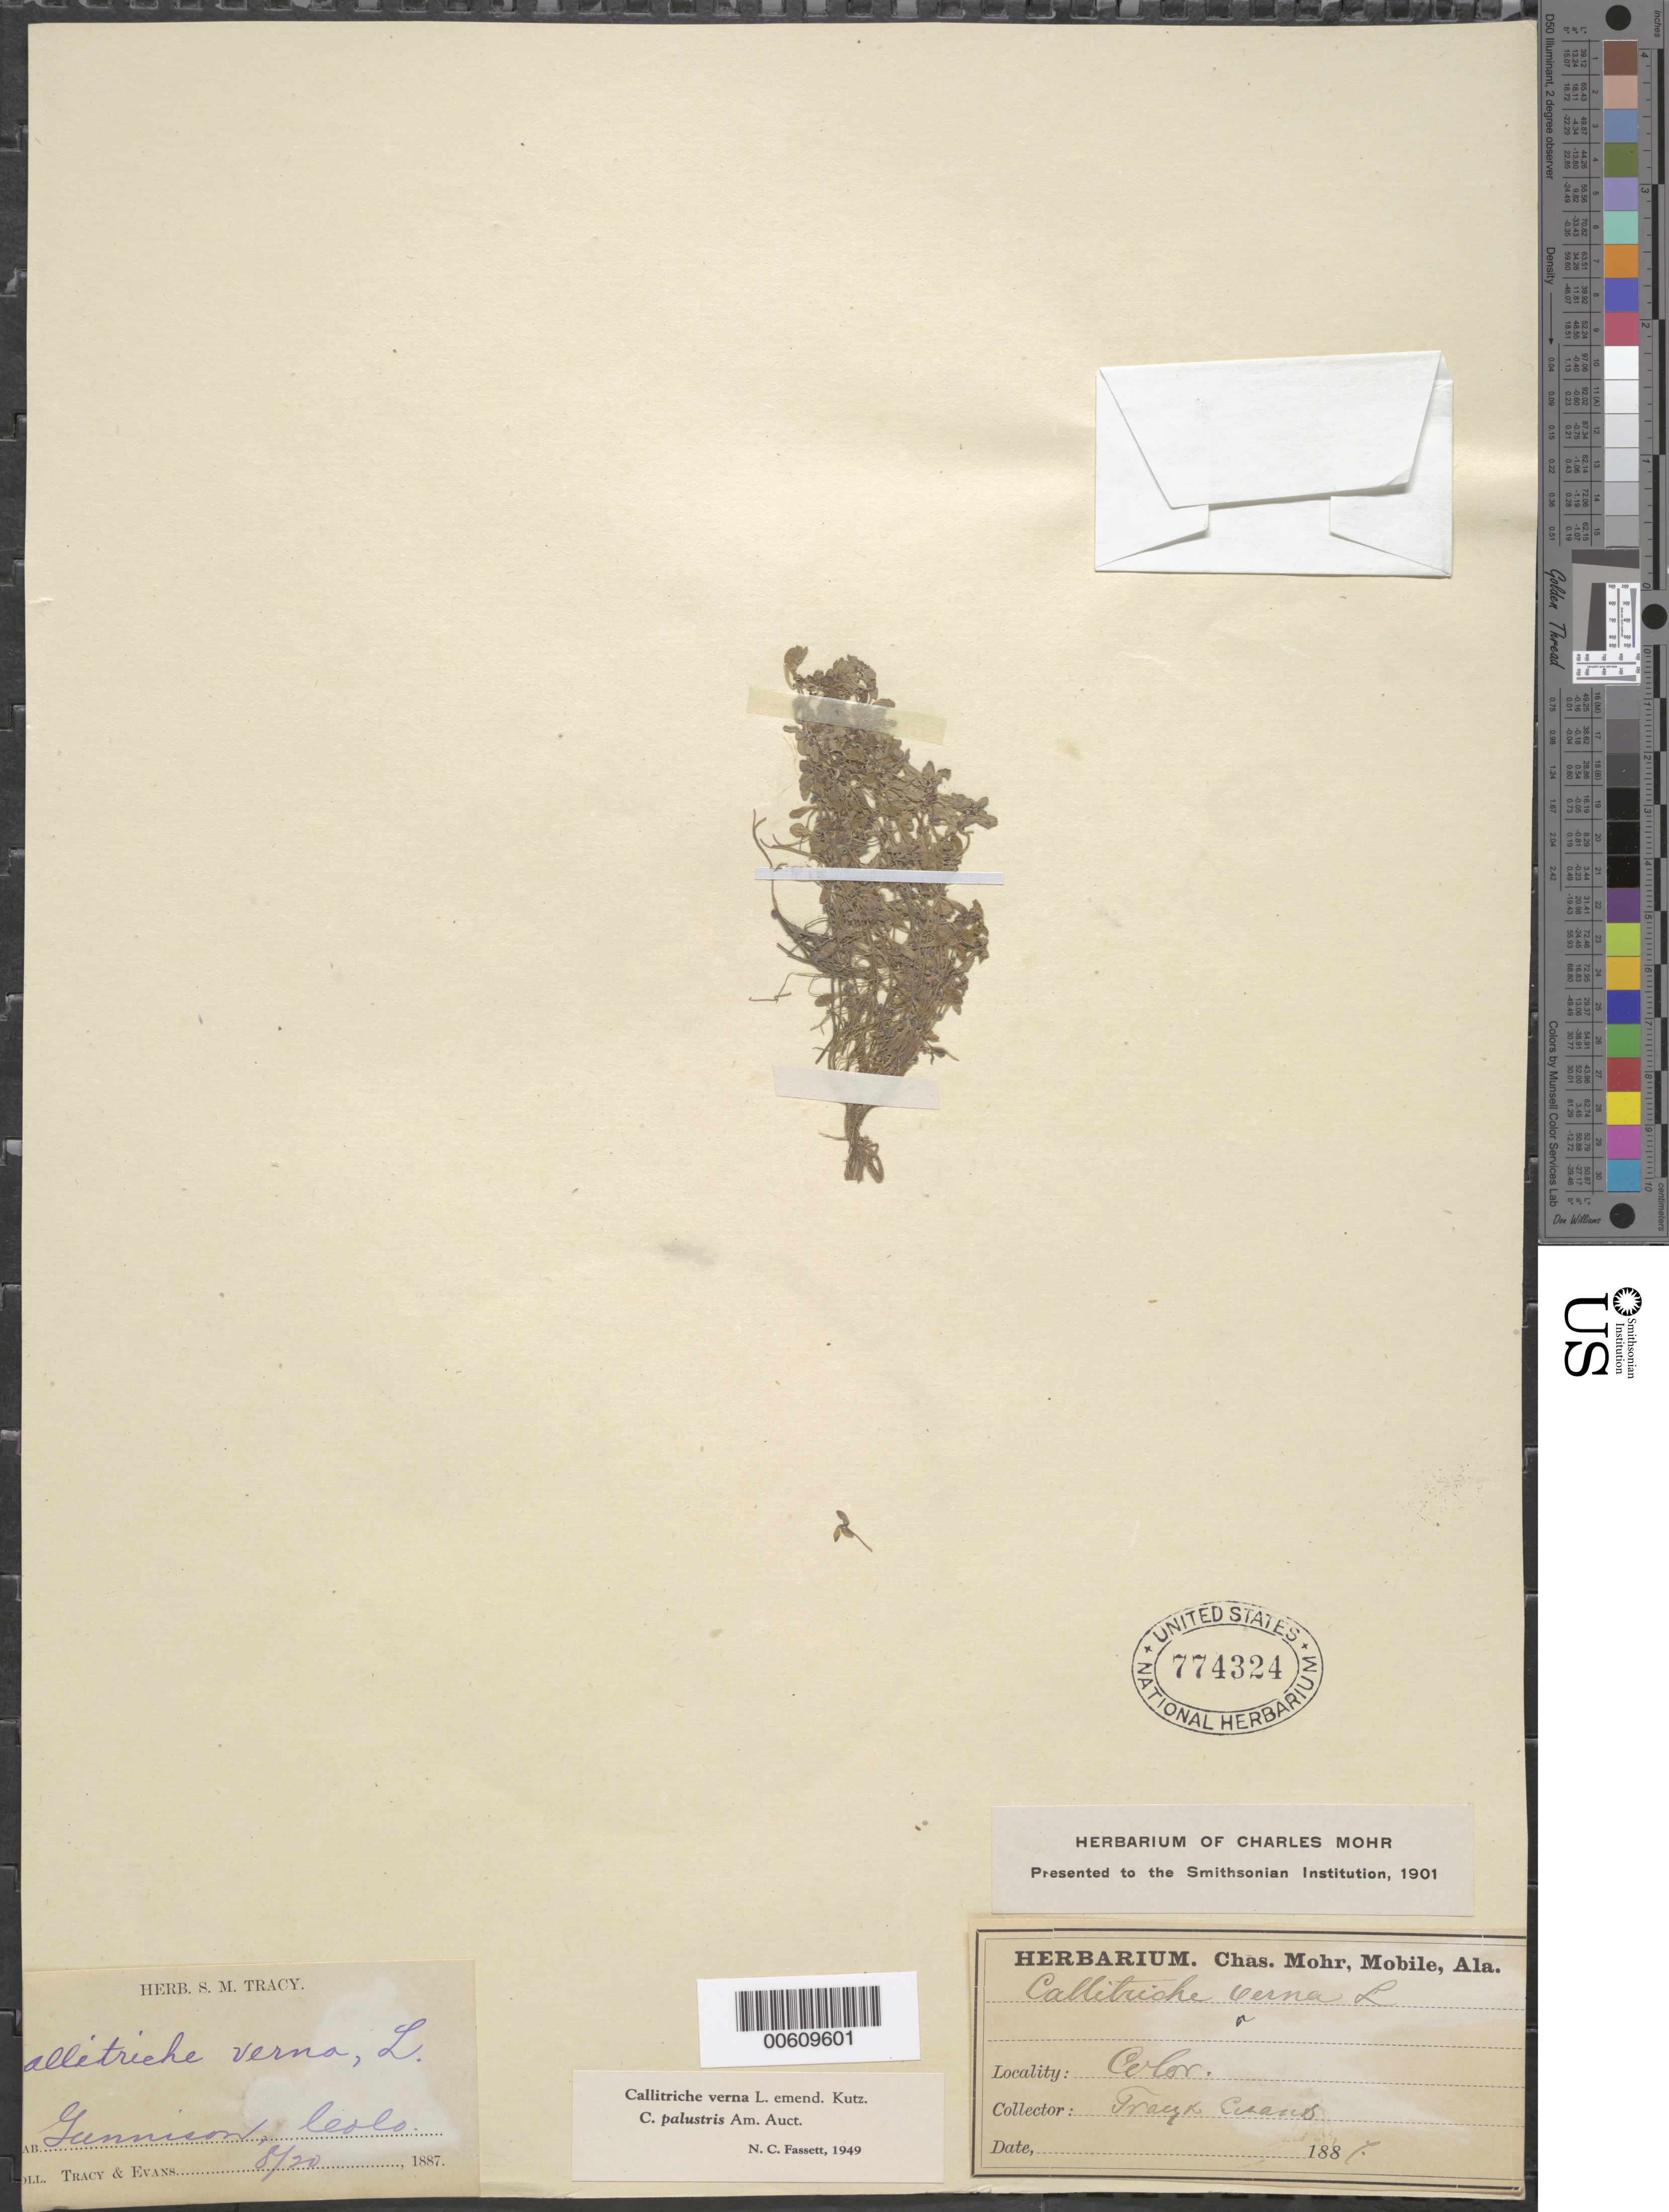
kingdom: Plantae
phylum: Tracheophyta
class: Magnoliopsida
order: Lamiales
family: Plantaginaceae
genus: Callitriche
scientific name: Callitriche verna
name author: L.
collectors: S. M. Tracy & -- Evans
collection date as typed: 20 Aug 1887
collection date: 1887-08-20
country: United States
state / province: Colorado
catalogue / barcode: US 774324